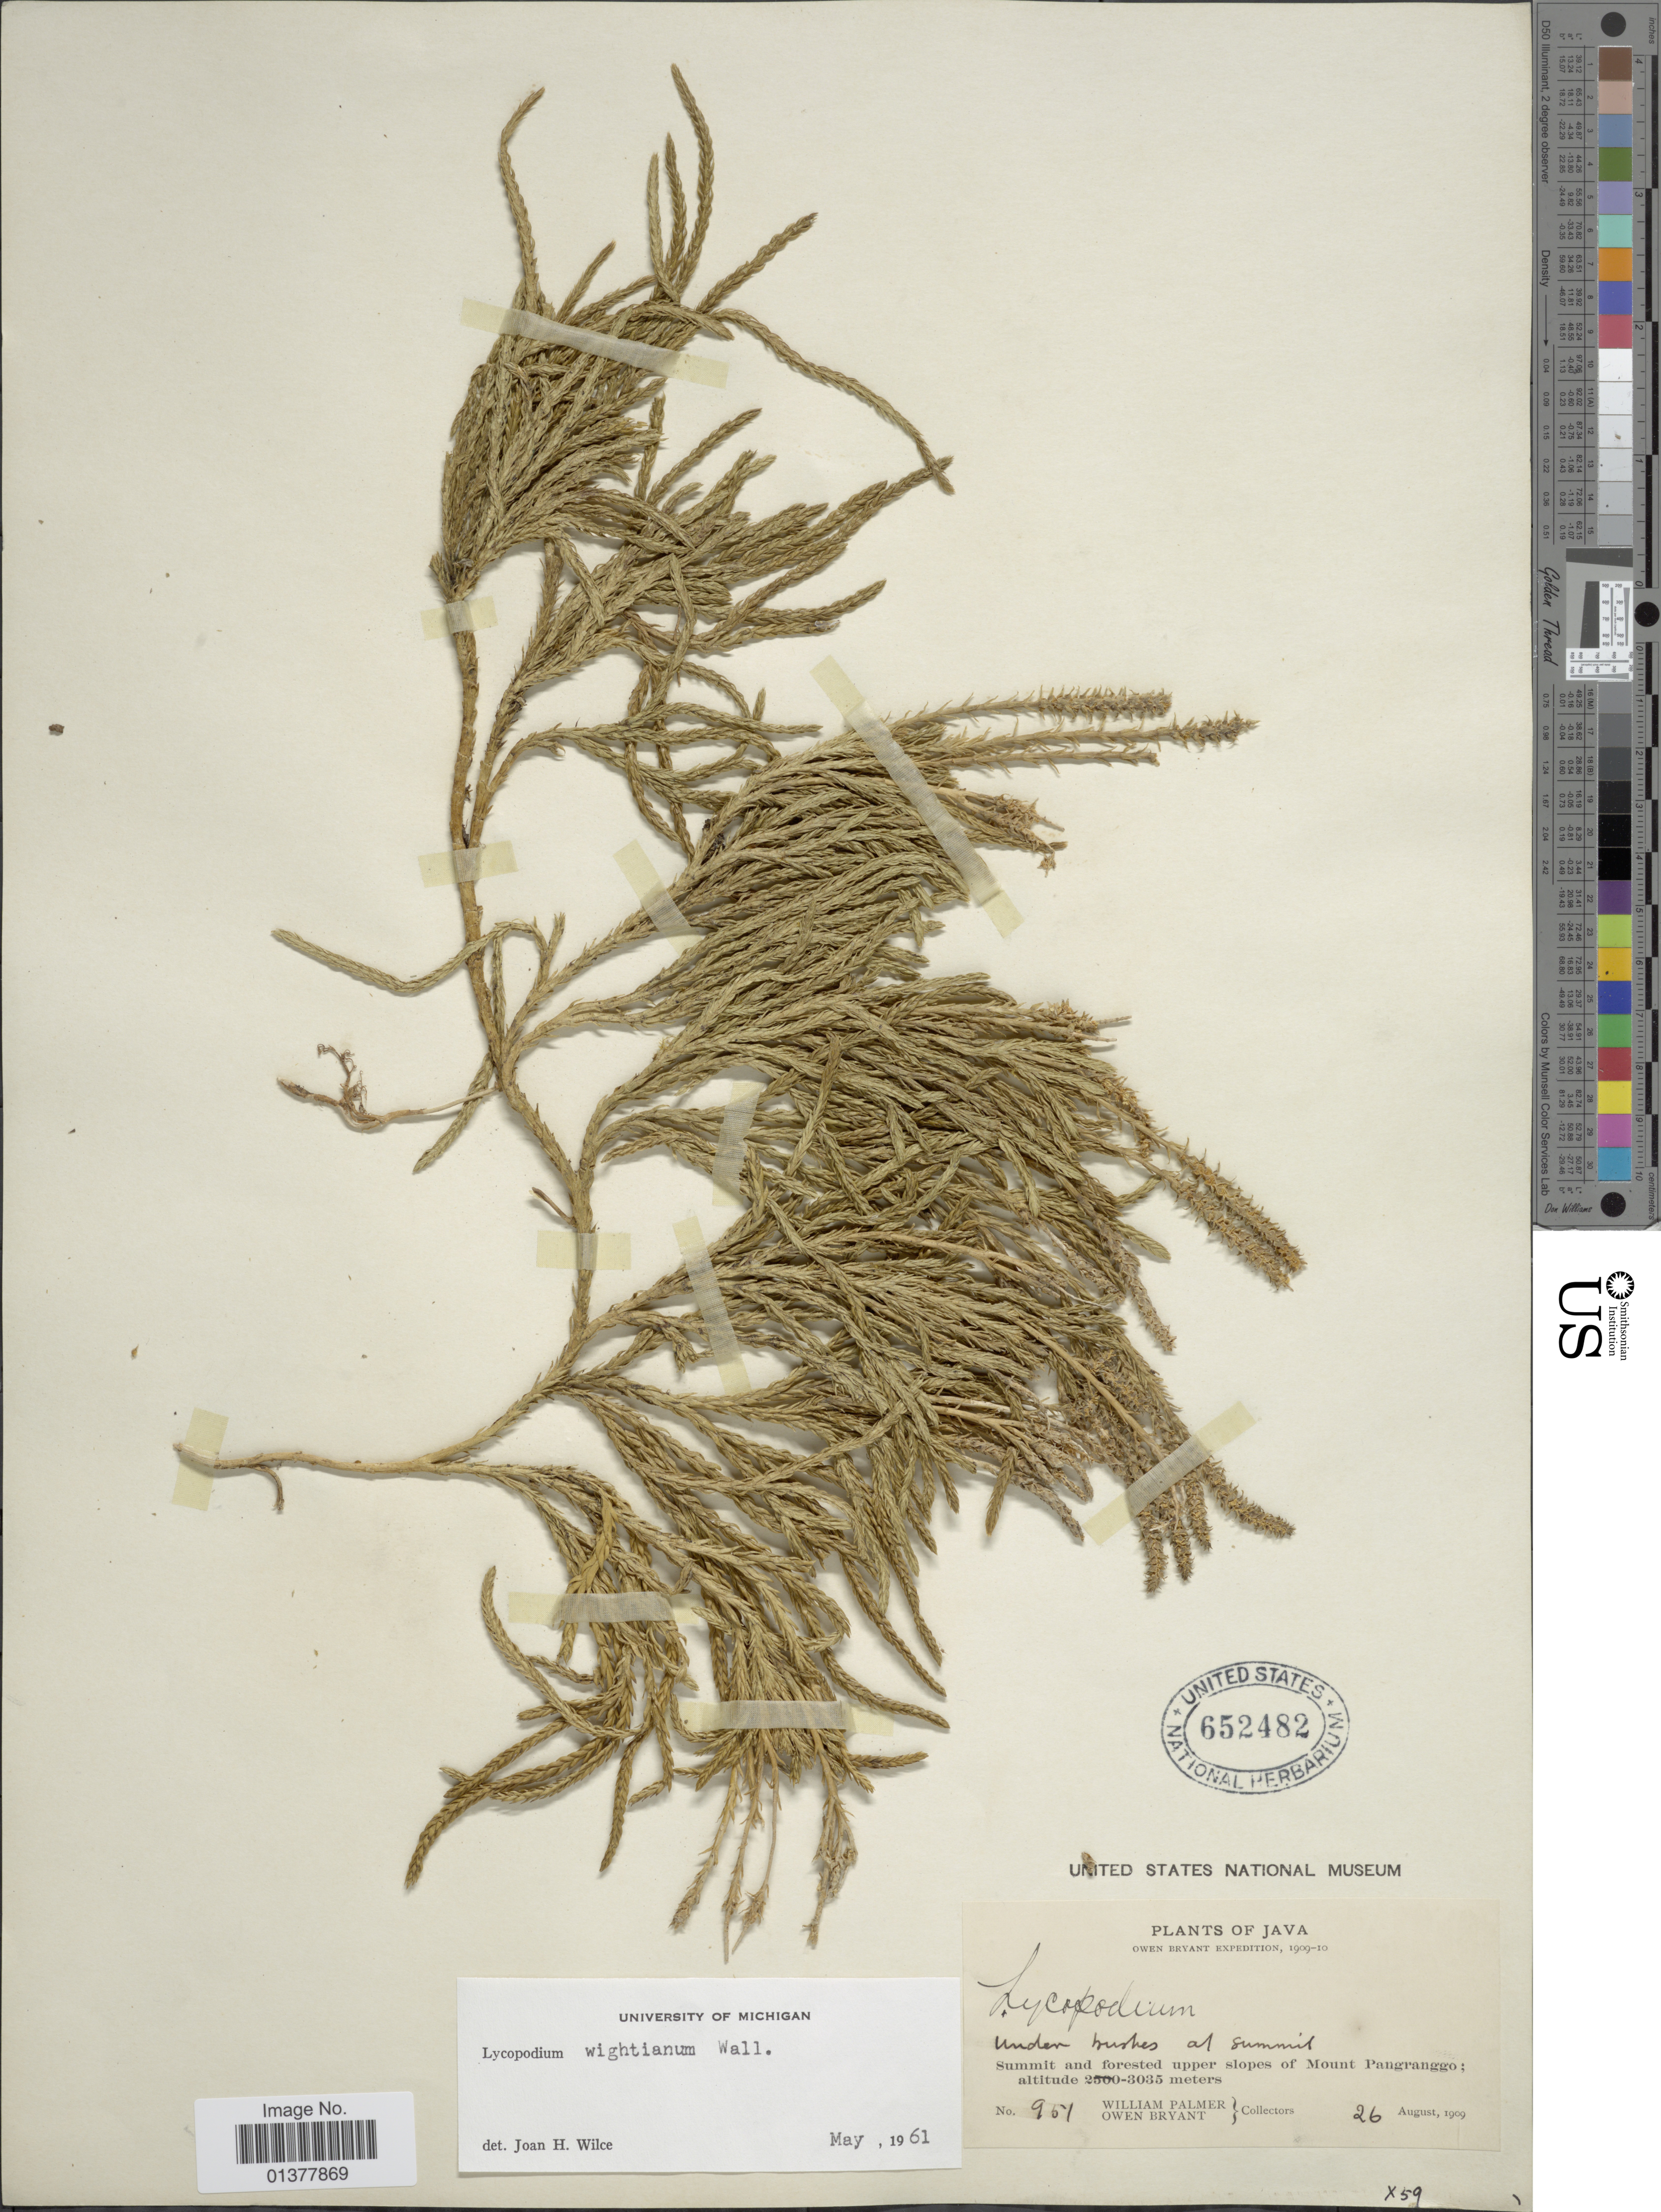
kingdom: Plantae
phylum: Tracheophyta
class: Lycopodiopsida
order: Lycopodiales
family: Lycopodiaceae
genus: Diphasiastrum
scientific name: Diphasiastrum wightianum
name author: (Wall. ex Hook. & Grev.) Holub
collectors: W. Palmer & O. Bryant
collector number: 951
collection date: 1909-08-26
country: Indonesia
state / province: Java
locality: Summit and forested upper slopes of Mount Pangranggo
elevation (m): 3035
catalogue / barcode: US 652482